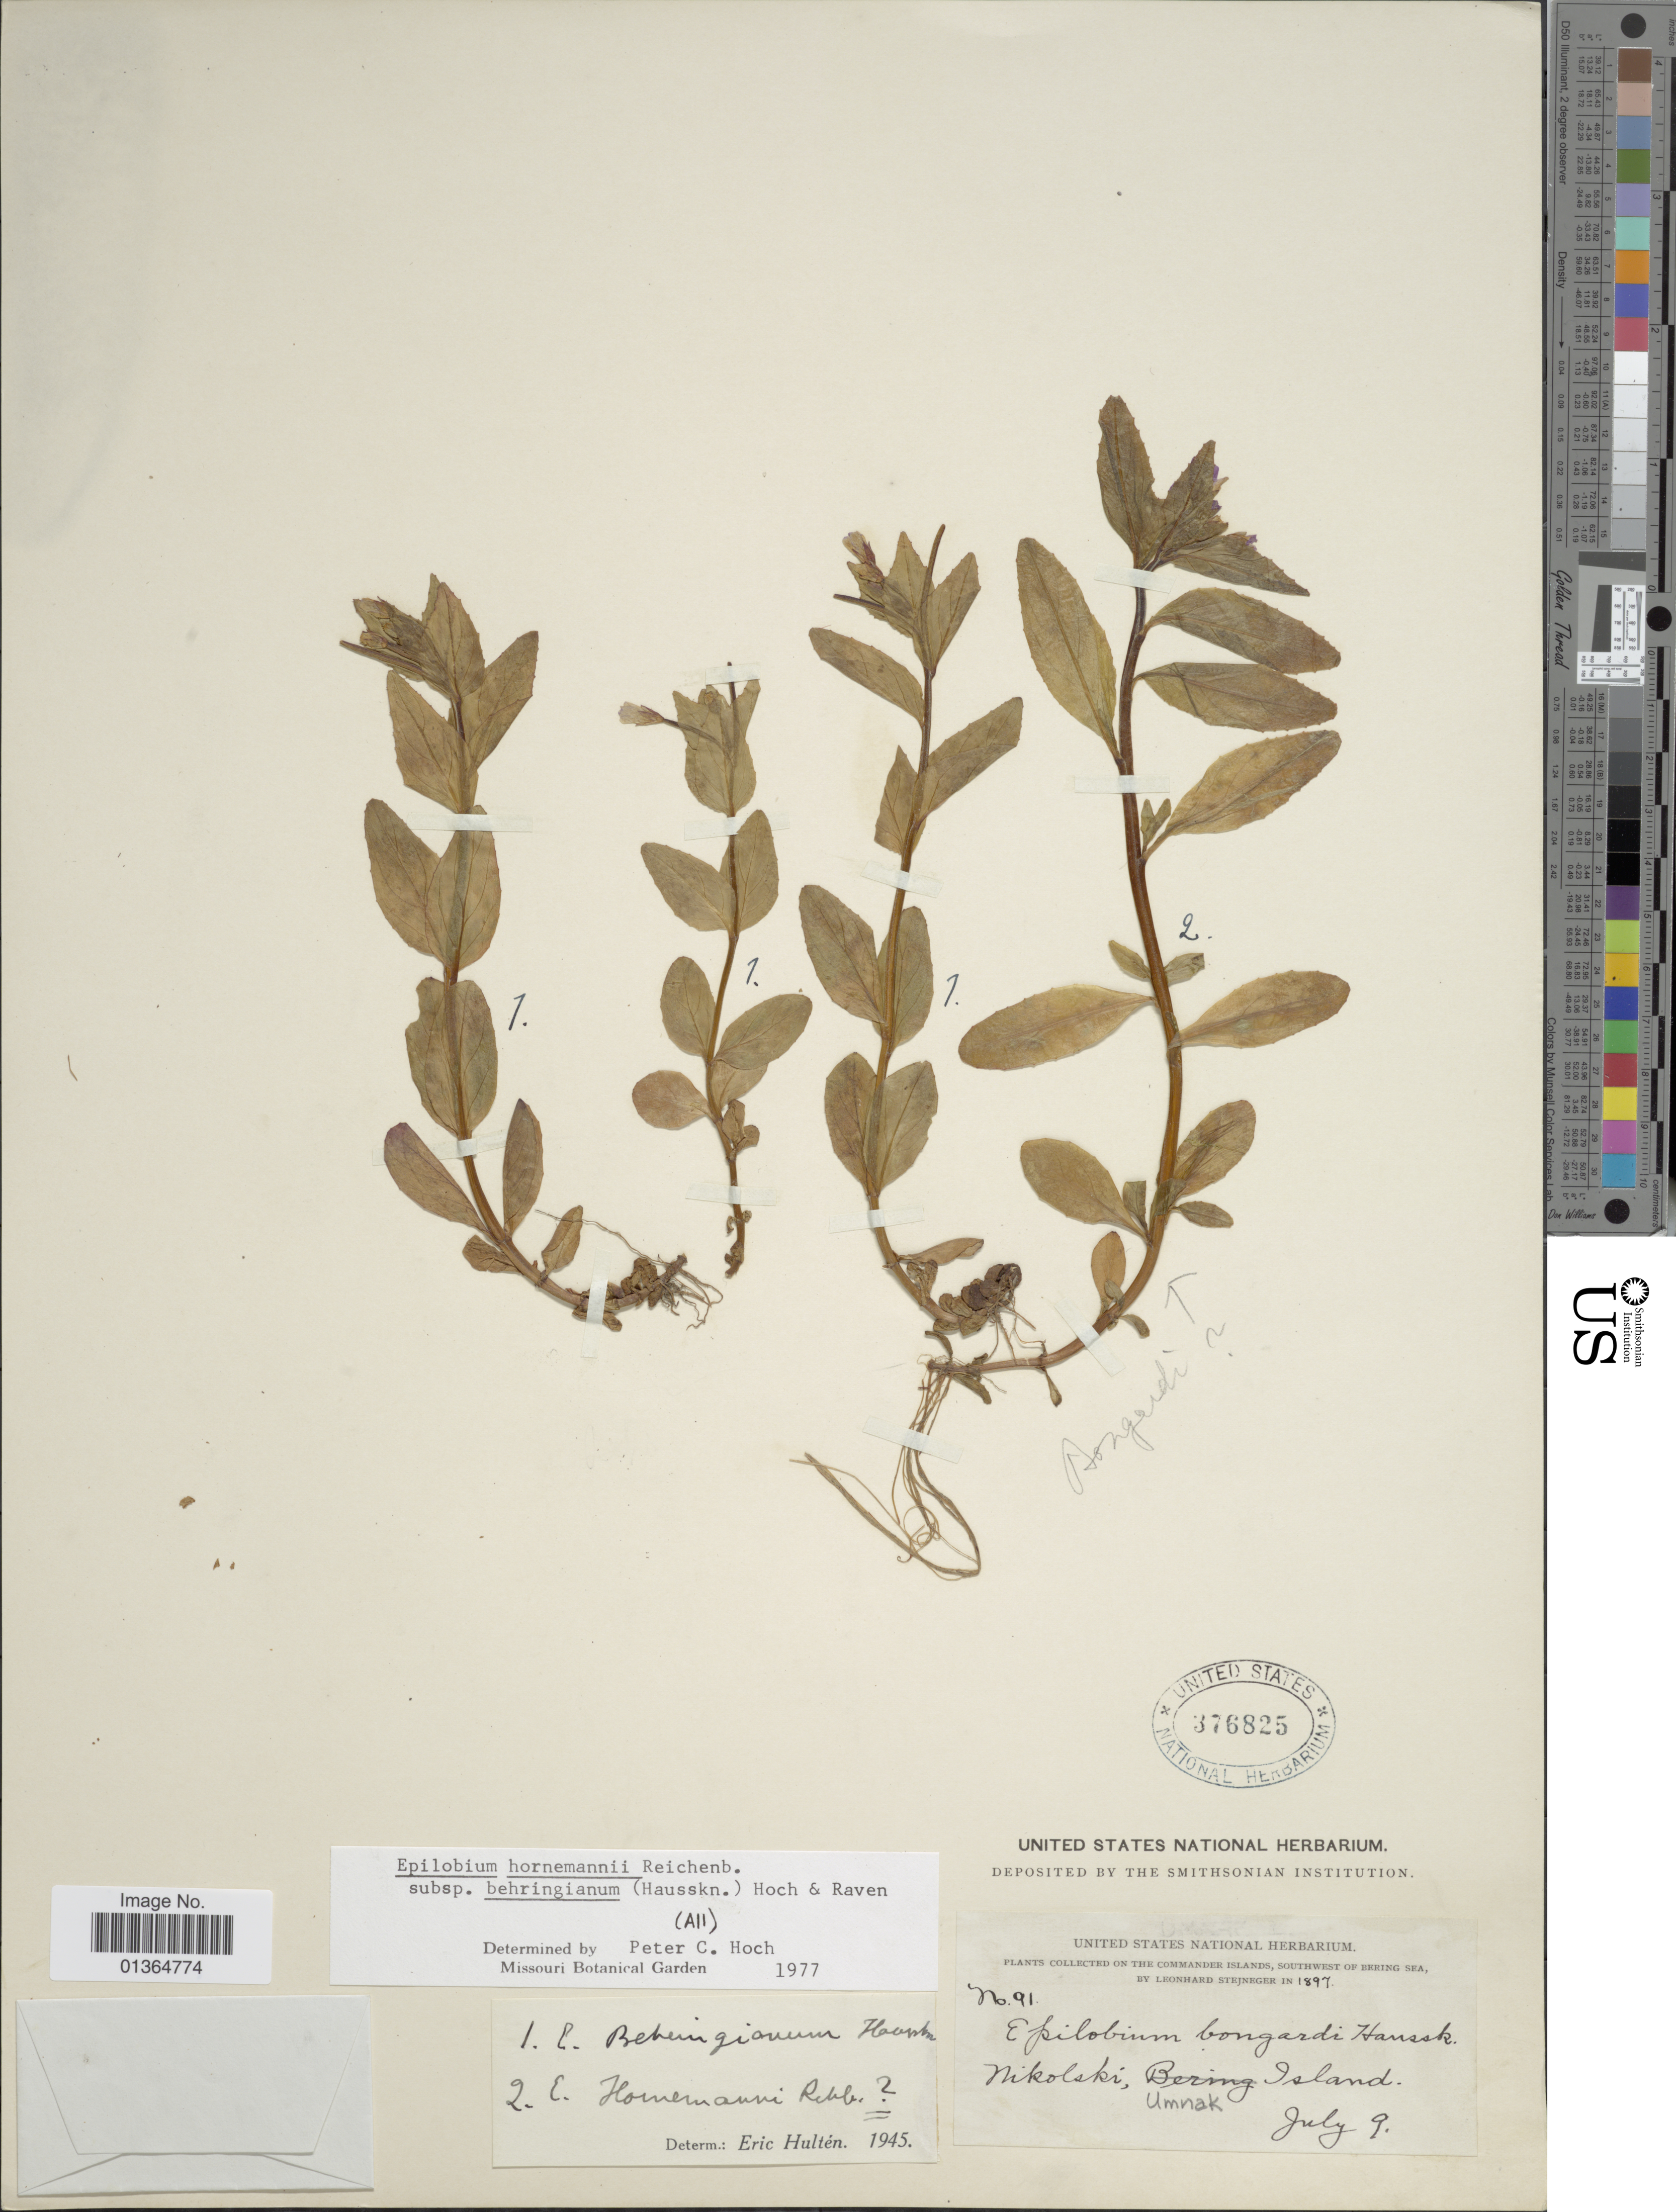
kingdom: Plantae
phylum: Tracheophyta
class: Magnoliopsida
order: Myrtales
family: Onagraceae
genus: Epilobium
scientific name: Epilobium hornemannii subsp. behringianum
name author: (Hausskn.) Hoch & P.H. Raven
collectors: L. Stejneger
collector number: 91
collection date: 1897-07-09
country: United States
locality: Commander Islands, Southwest of Bering Sea. Nikolski, Umnak Island.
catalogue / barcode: US 376825